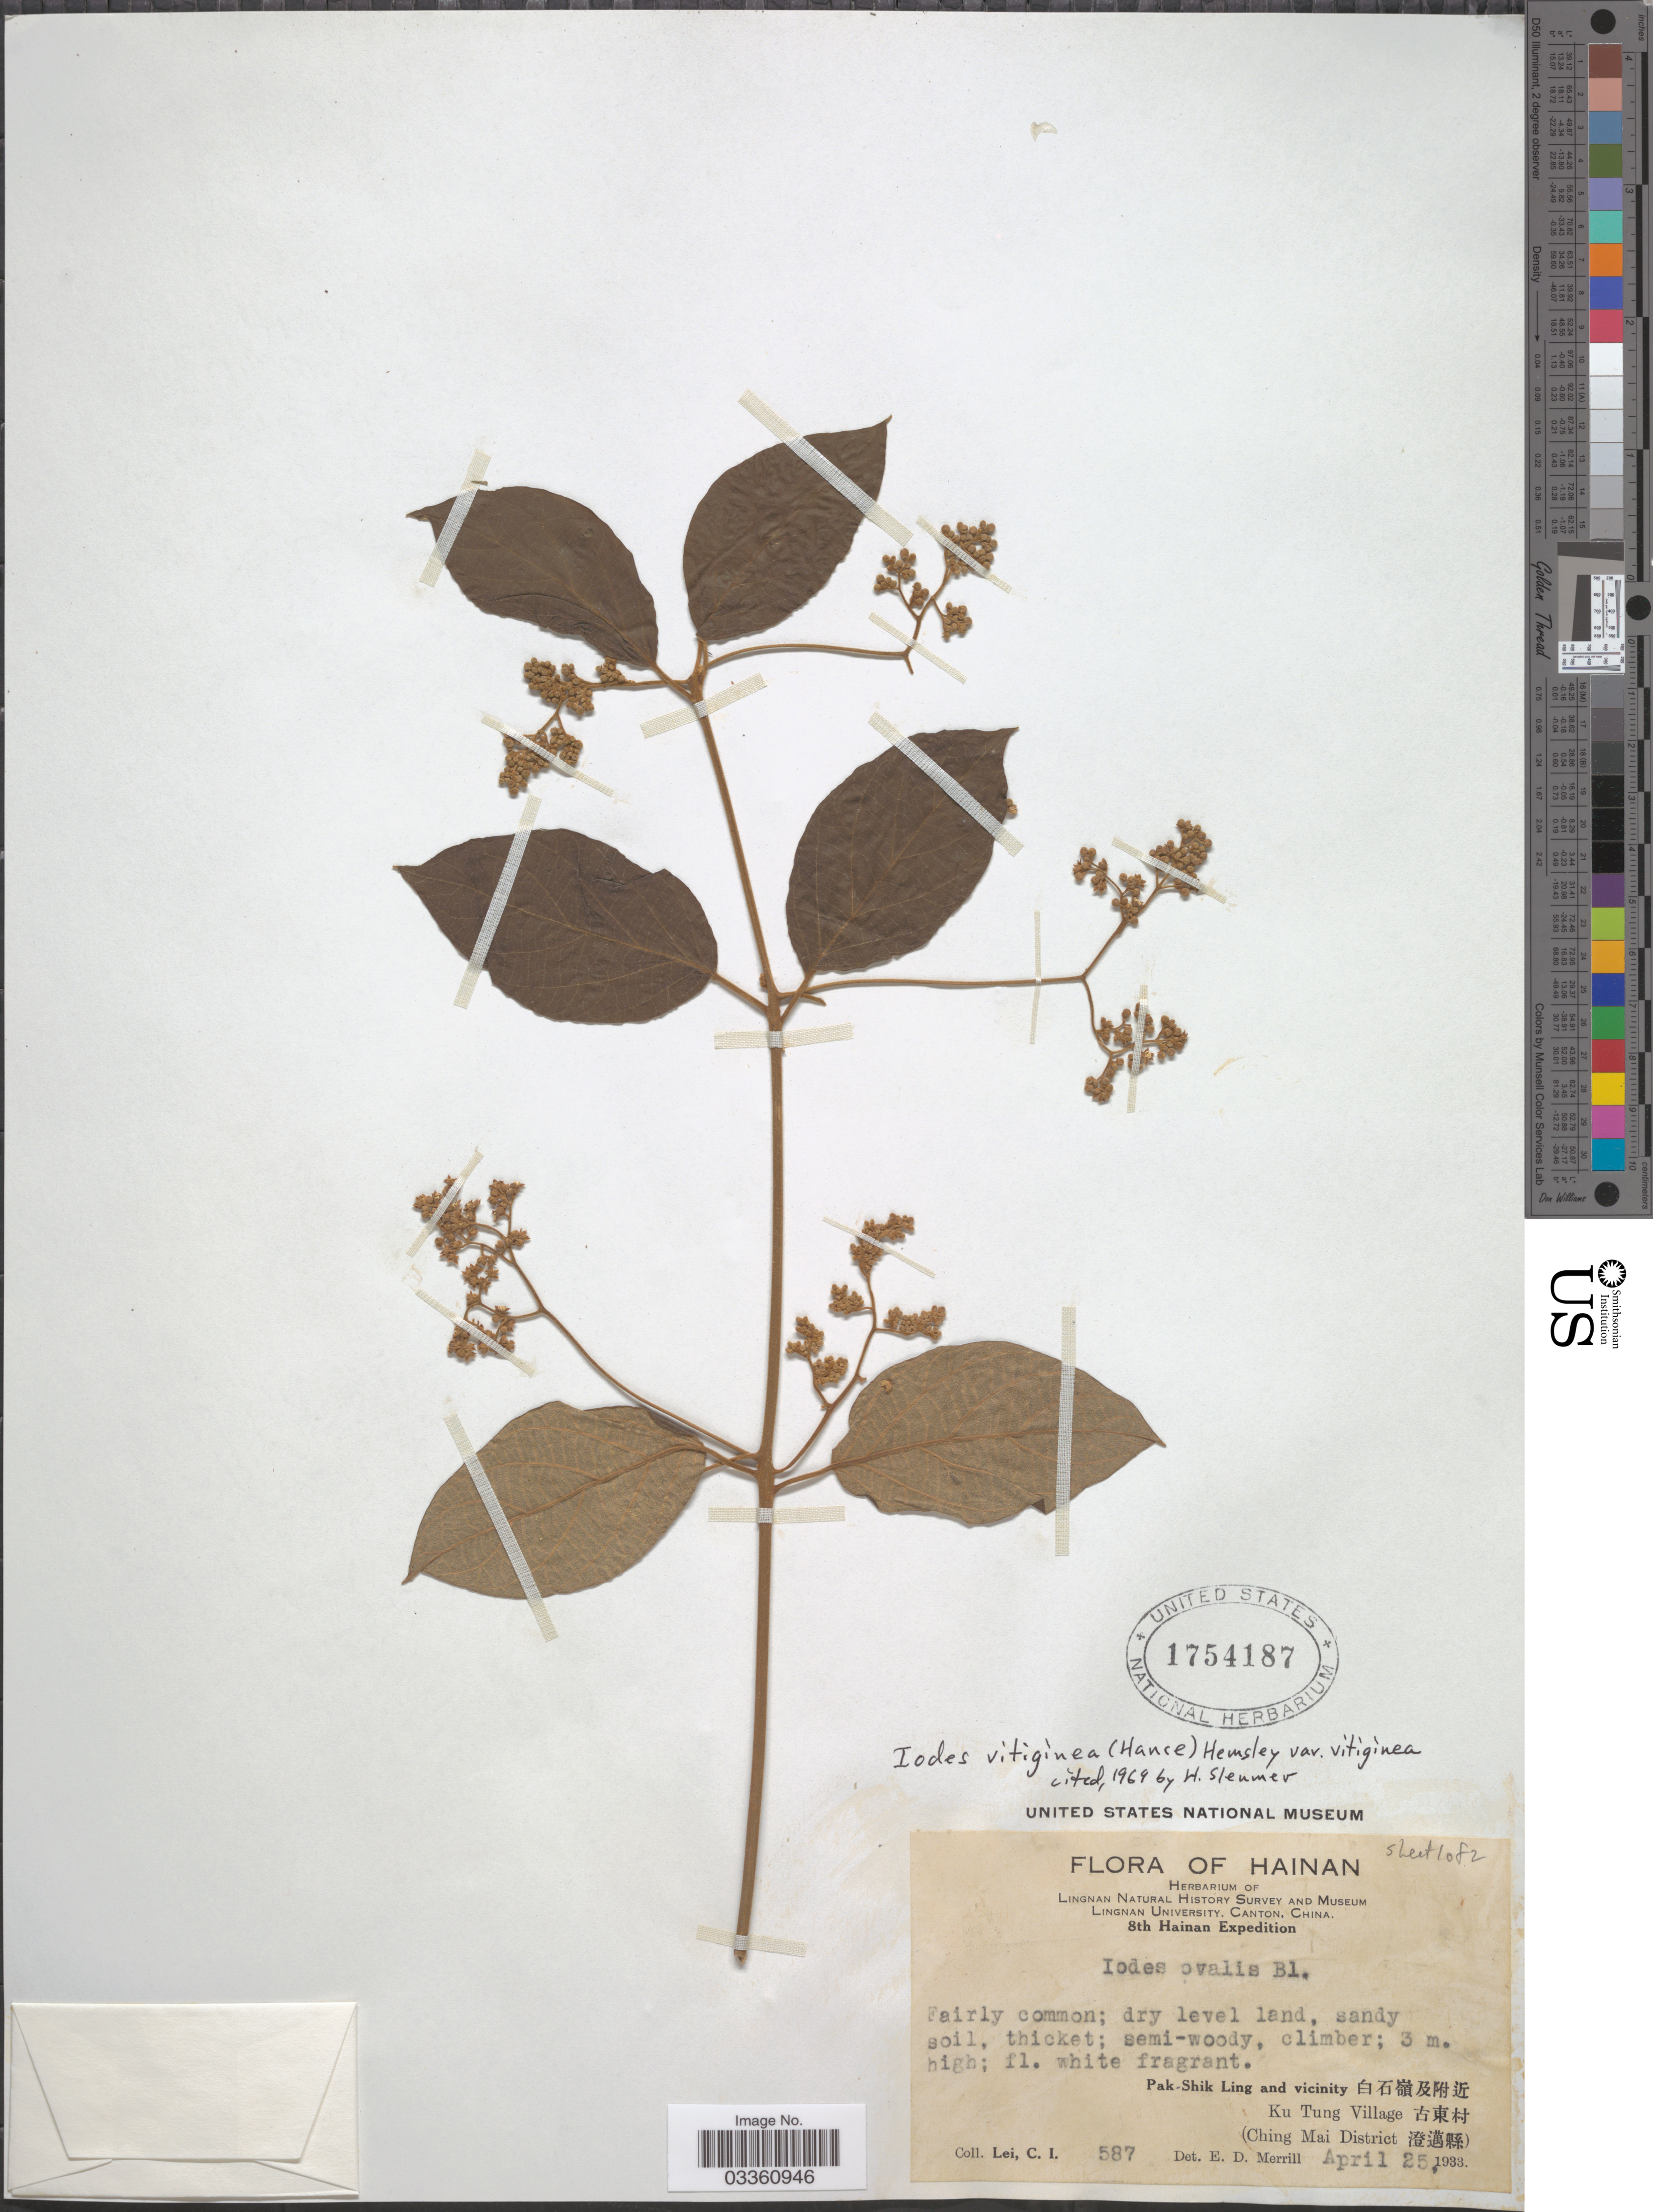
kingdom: Plantae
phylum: Tracheophyta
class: Magnoliopsida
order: Icacinales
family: Icacinaceae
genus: Iodes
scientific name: Iodes vitiginea var. vitiginea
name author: (Hance) Hance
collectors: C. I. Lei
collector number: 587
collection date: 1933-04-25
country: China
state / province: Hainan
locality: Pak Shik Ling and vicinity X. Ku Tung Village X. (Ching Mai District X).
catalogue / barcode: US 1754187